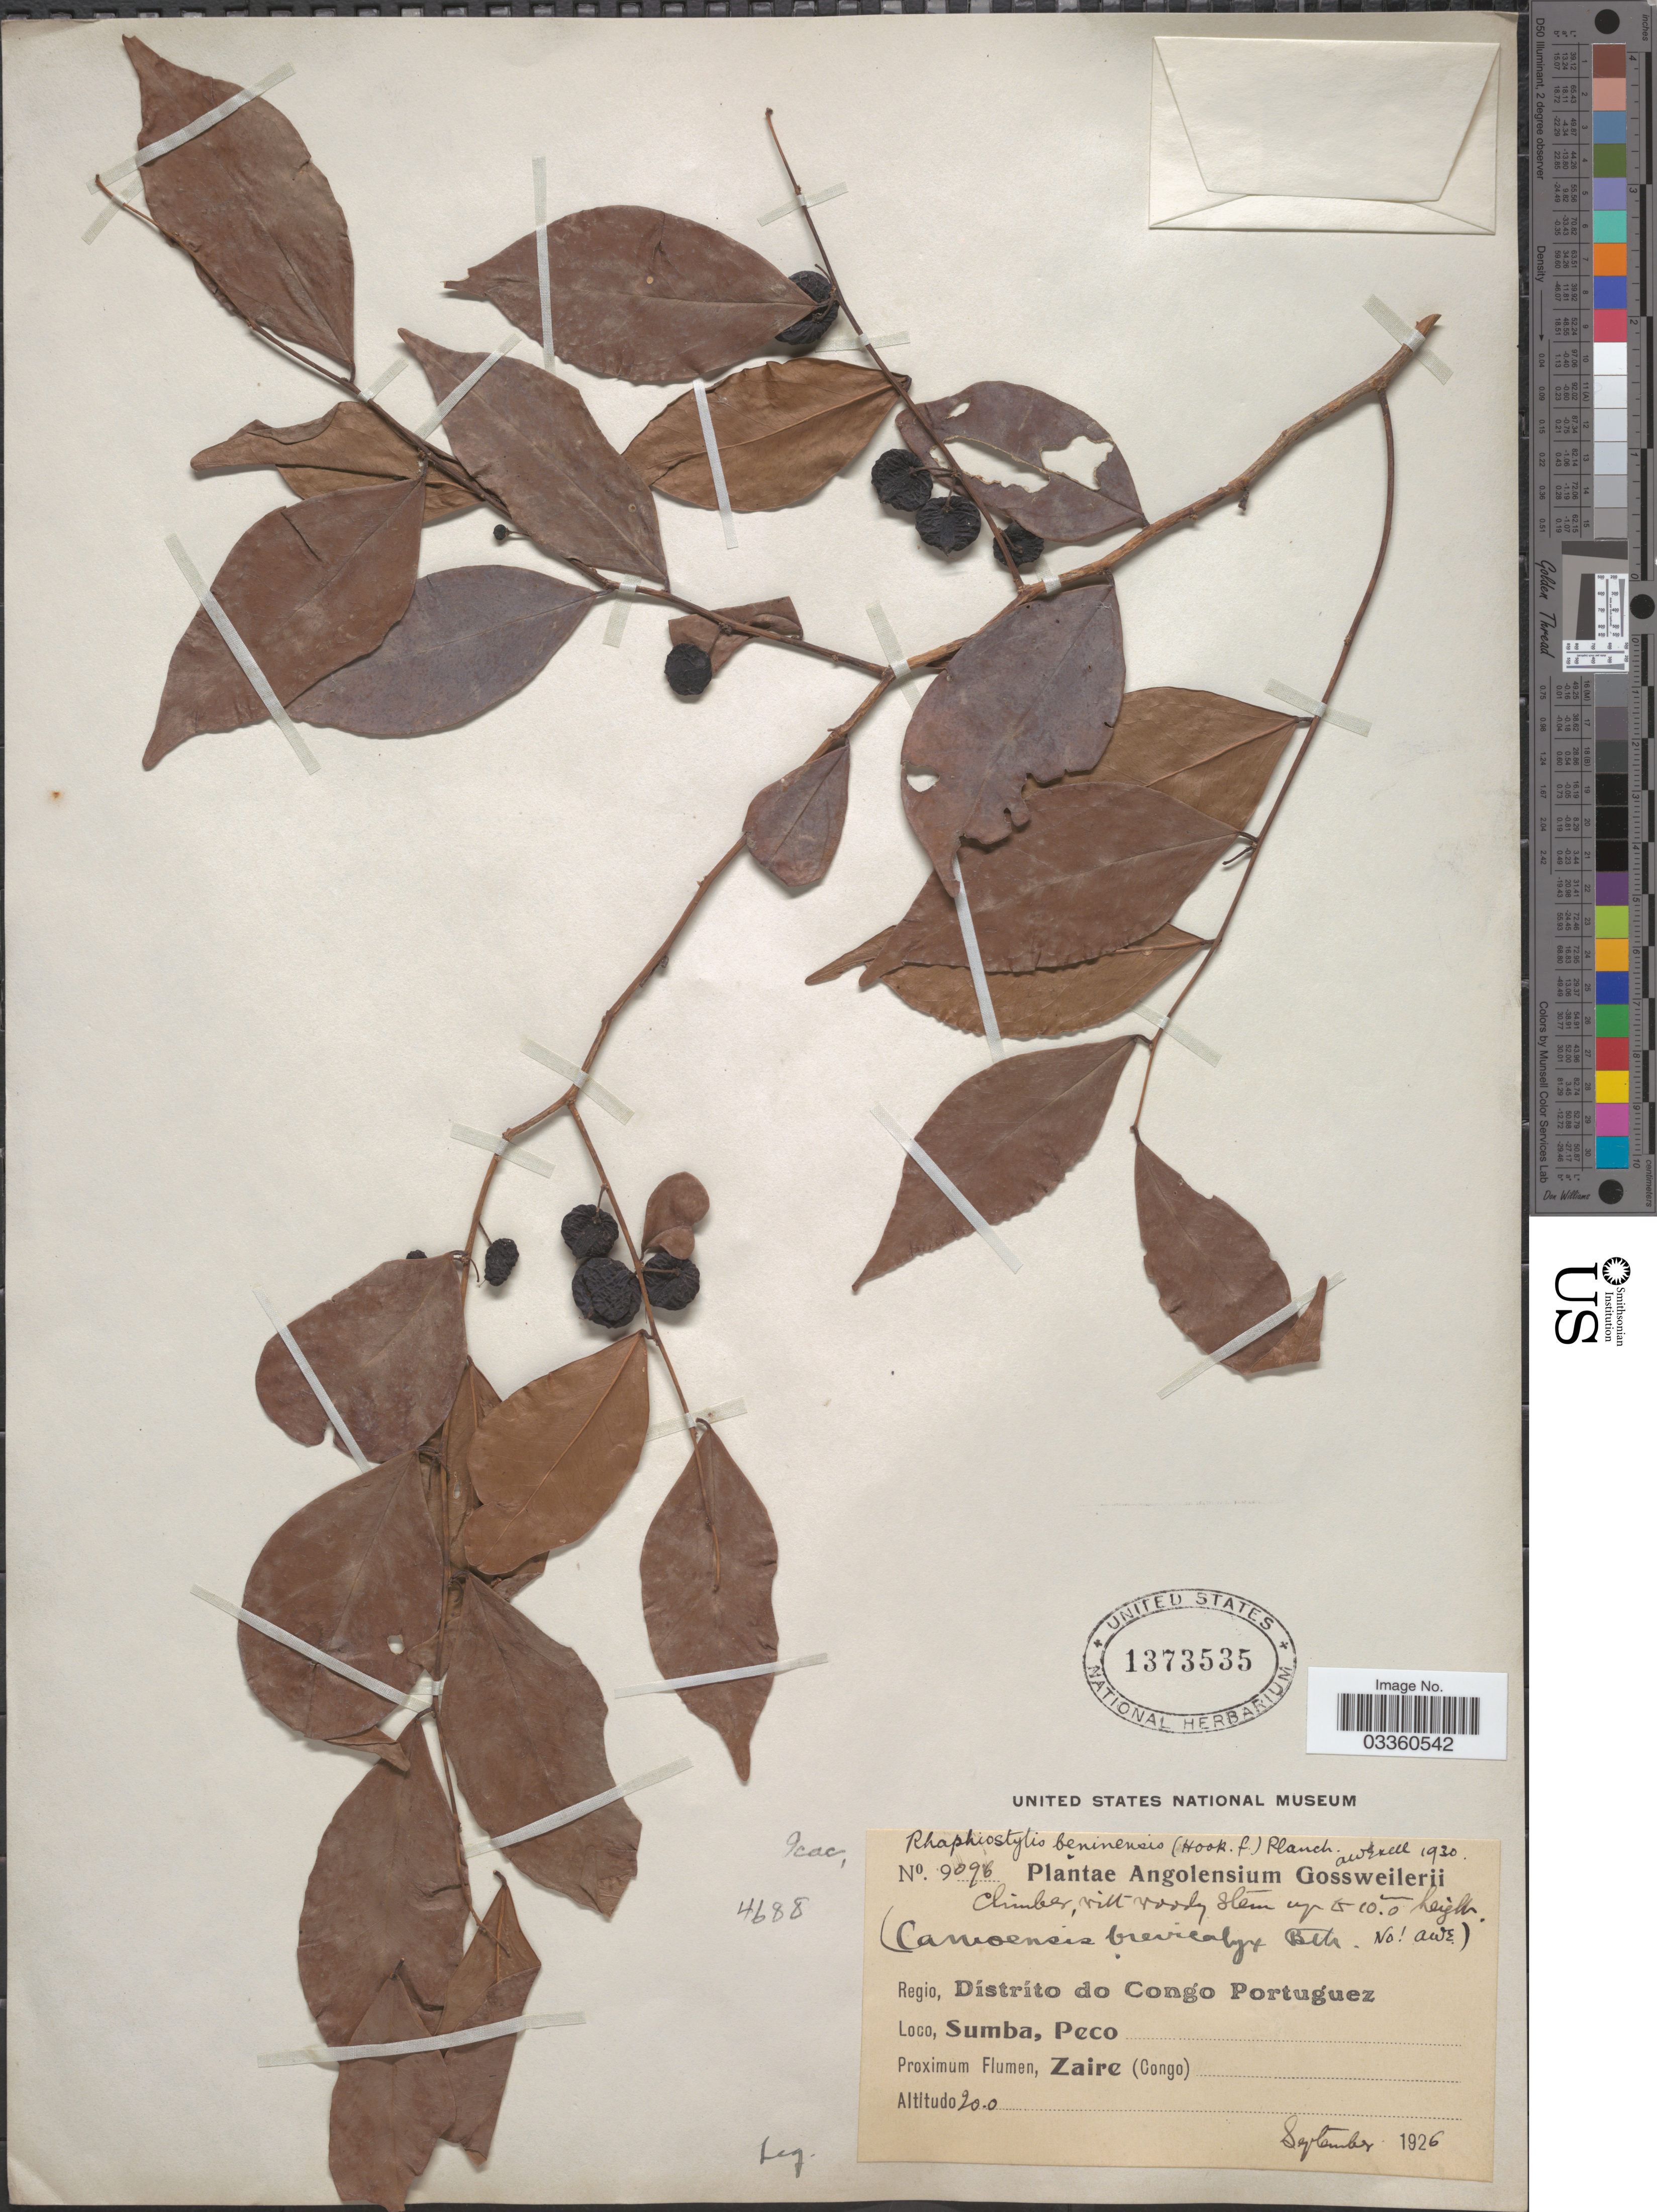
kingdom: Plantae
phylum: Tracheophyta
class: Magnoliopsida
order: Metteniusales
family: Metteniusaceae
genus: Rhaphiostylis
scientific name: Rhaphiostylis beninensis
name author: (Planch.) Benth.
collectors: -. Gossweiler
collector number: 9096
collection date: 1926-09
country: Angola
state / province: Zaire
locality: Regio, Dístrito do Congo Portuguez. Loco, Sumba, Peco. Proximum Flumen, Zaire (Congo).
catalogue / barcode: US 1373535